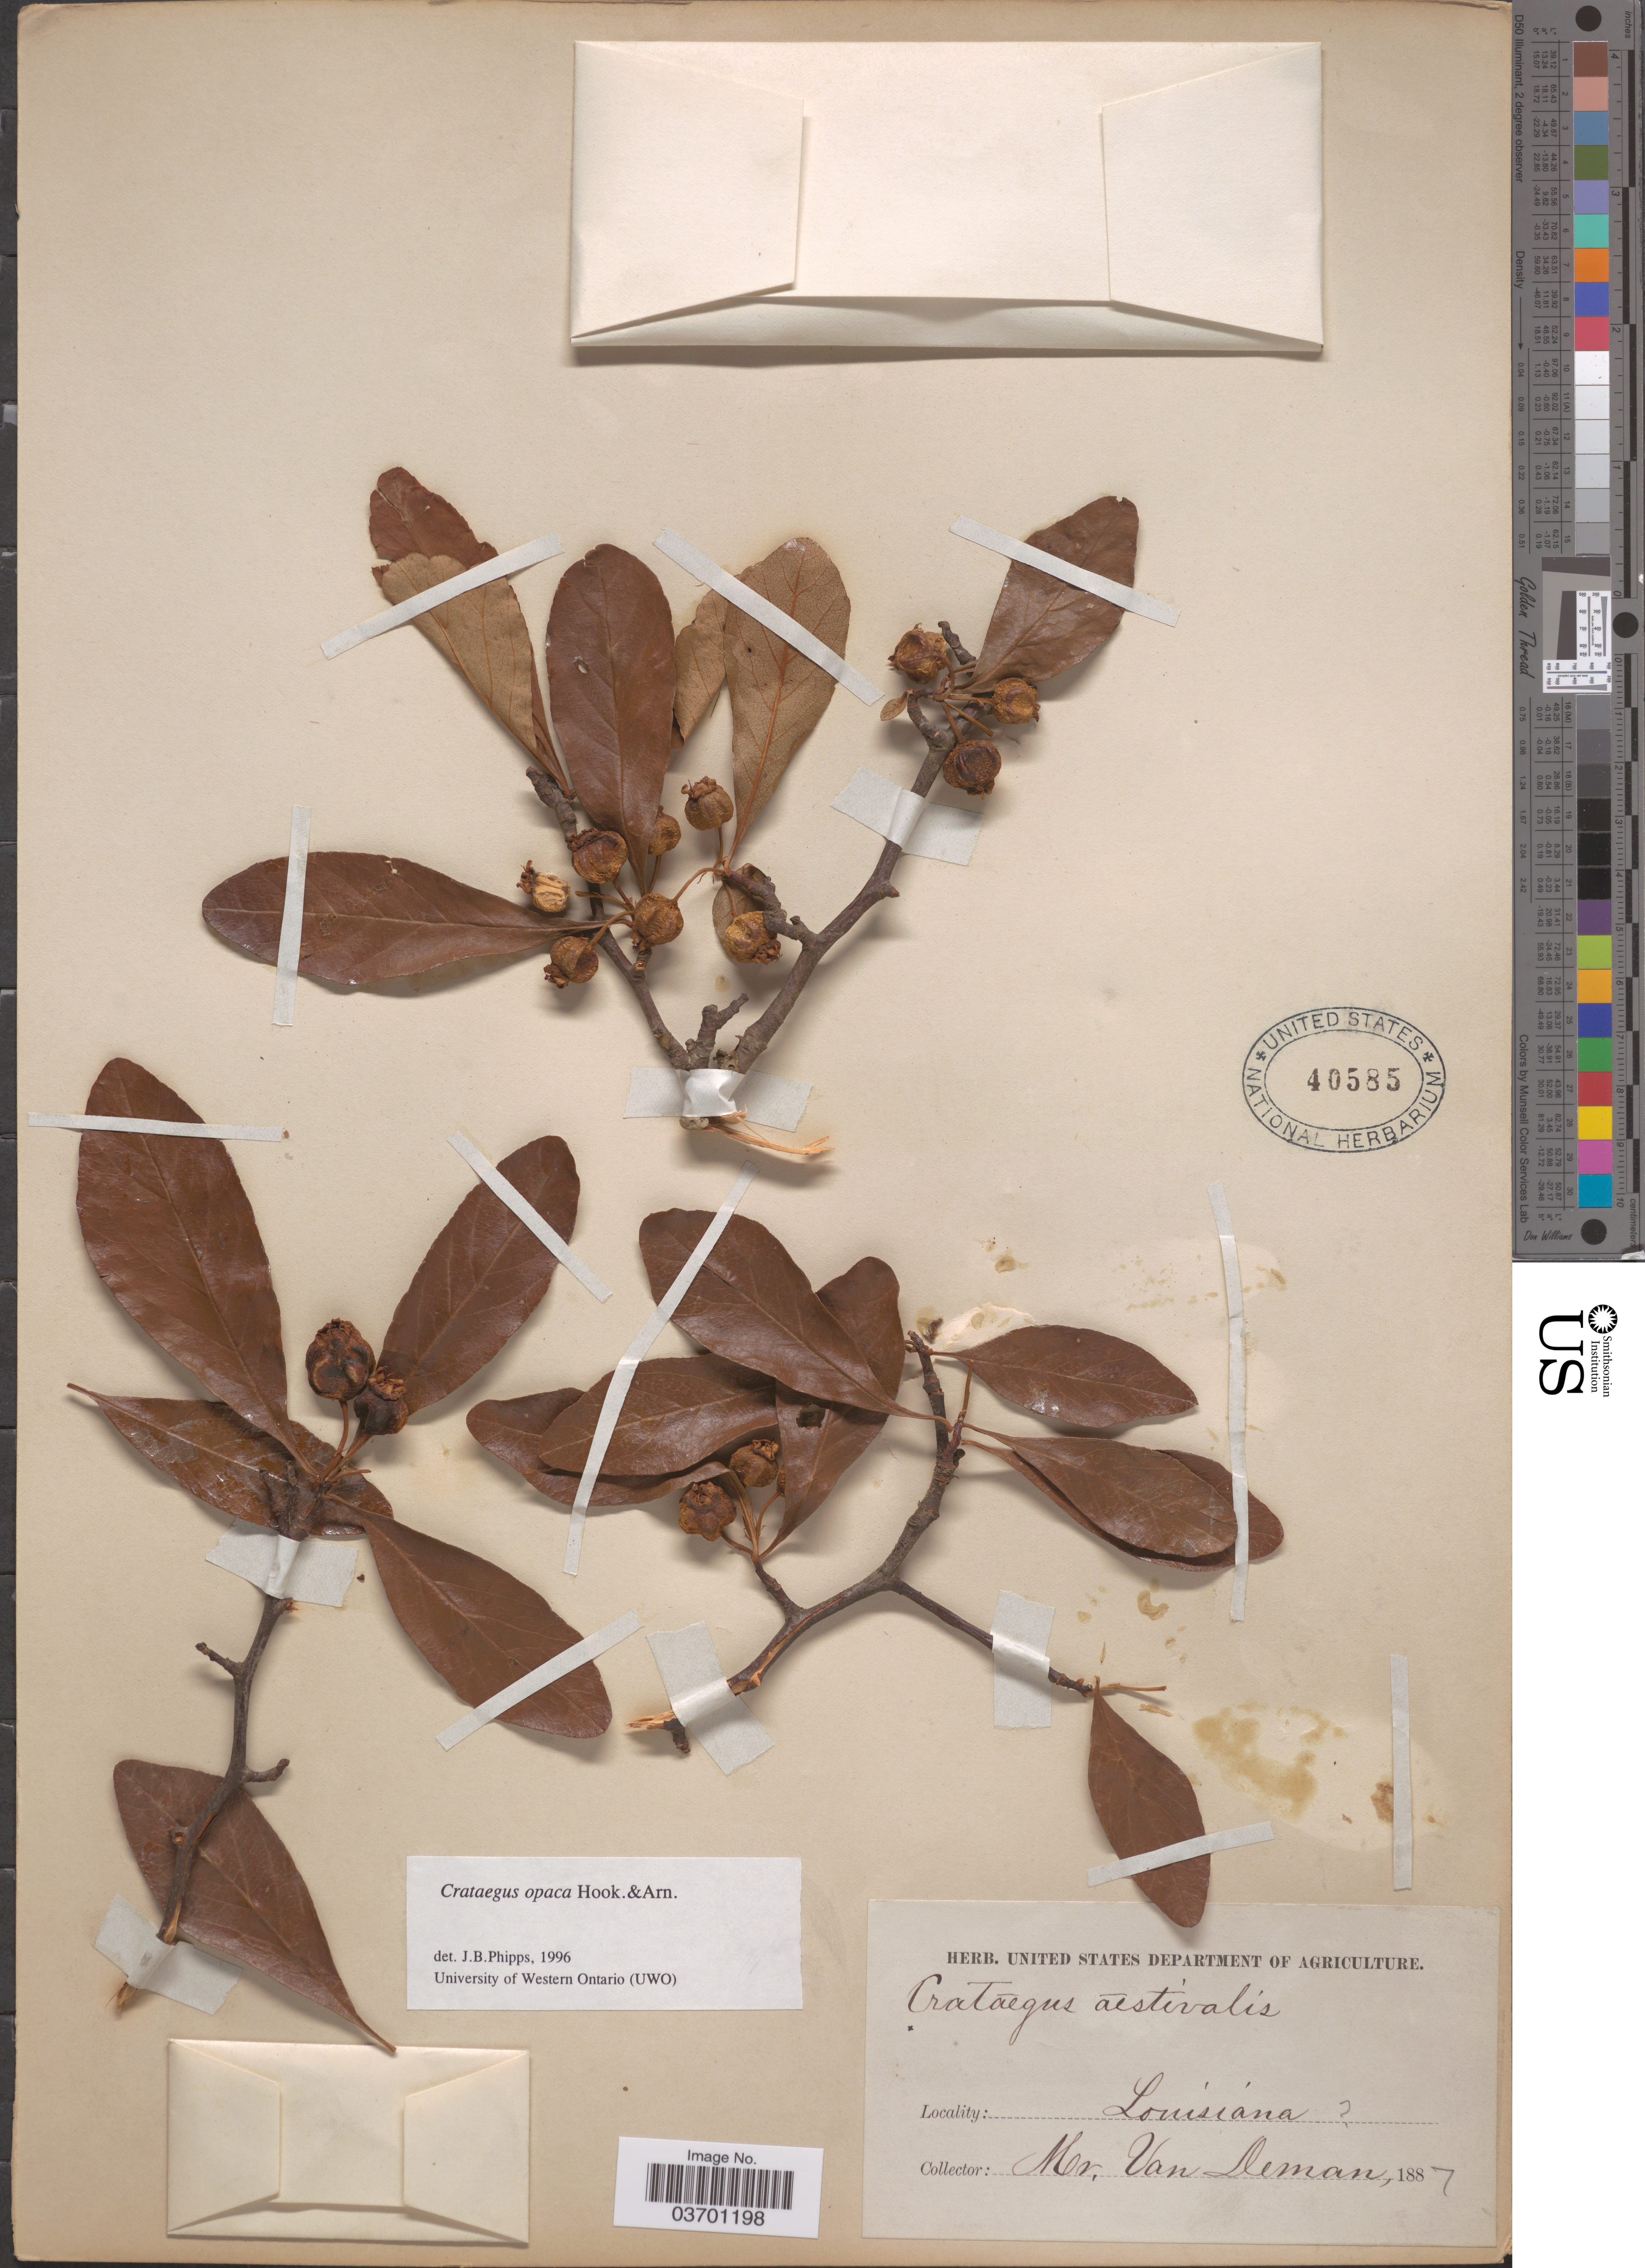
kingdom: Plantae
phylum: Tracheophyta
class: Magnoliopsida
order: Rosales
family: Rosaceae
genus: Crataegus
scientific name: Crataegus opaca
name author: Hook. & Arn.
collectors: Van Deman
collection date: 1887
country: United States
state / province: Louisiana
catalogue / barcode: US 40585